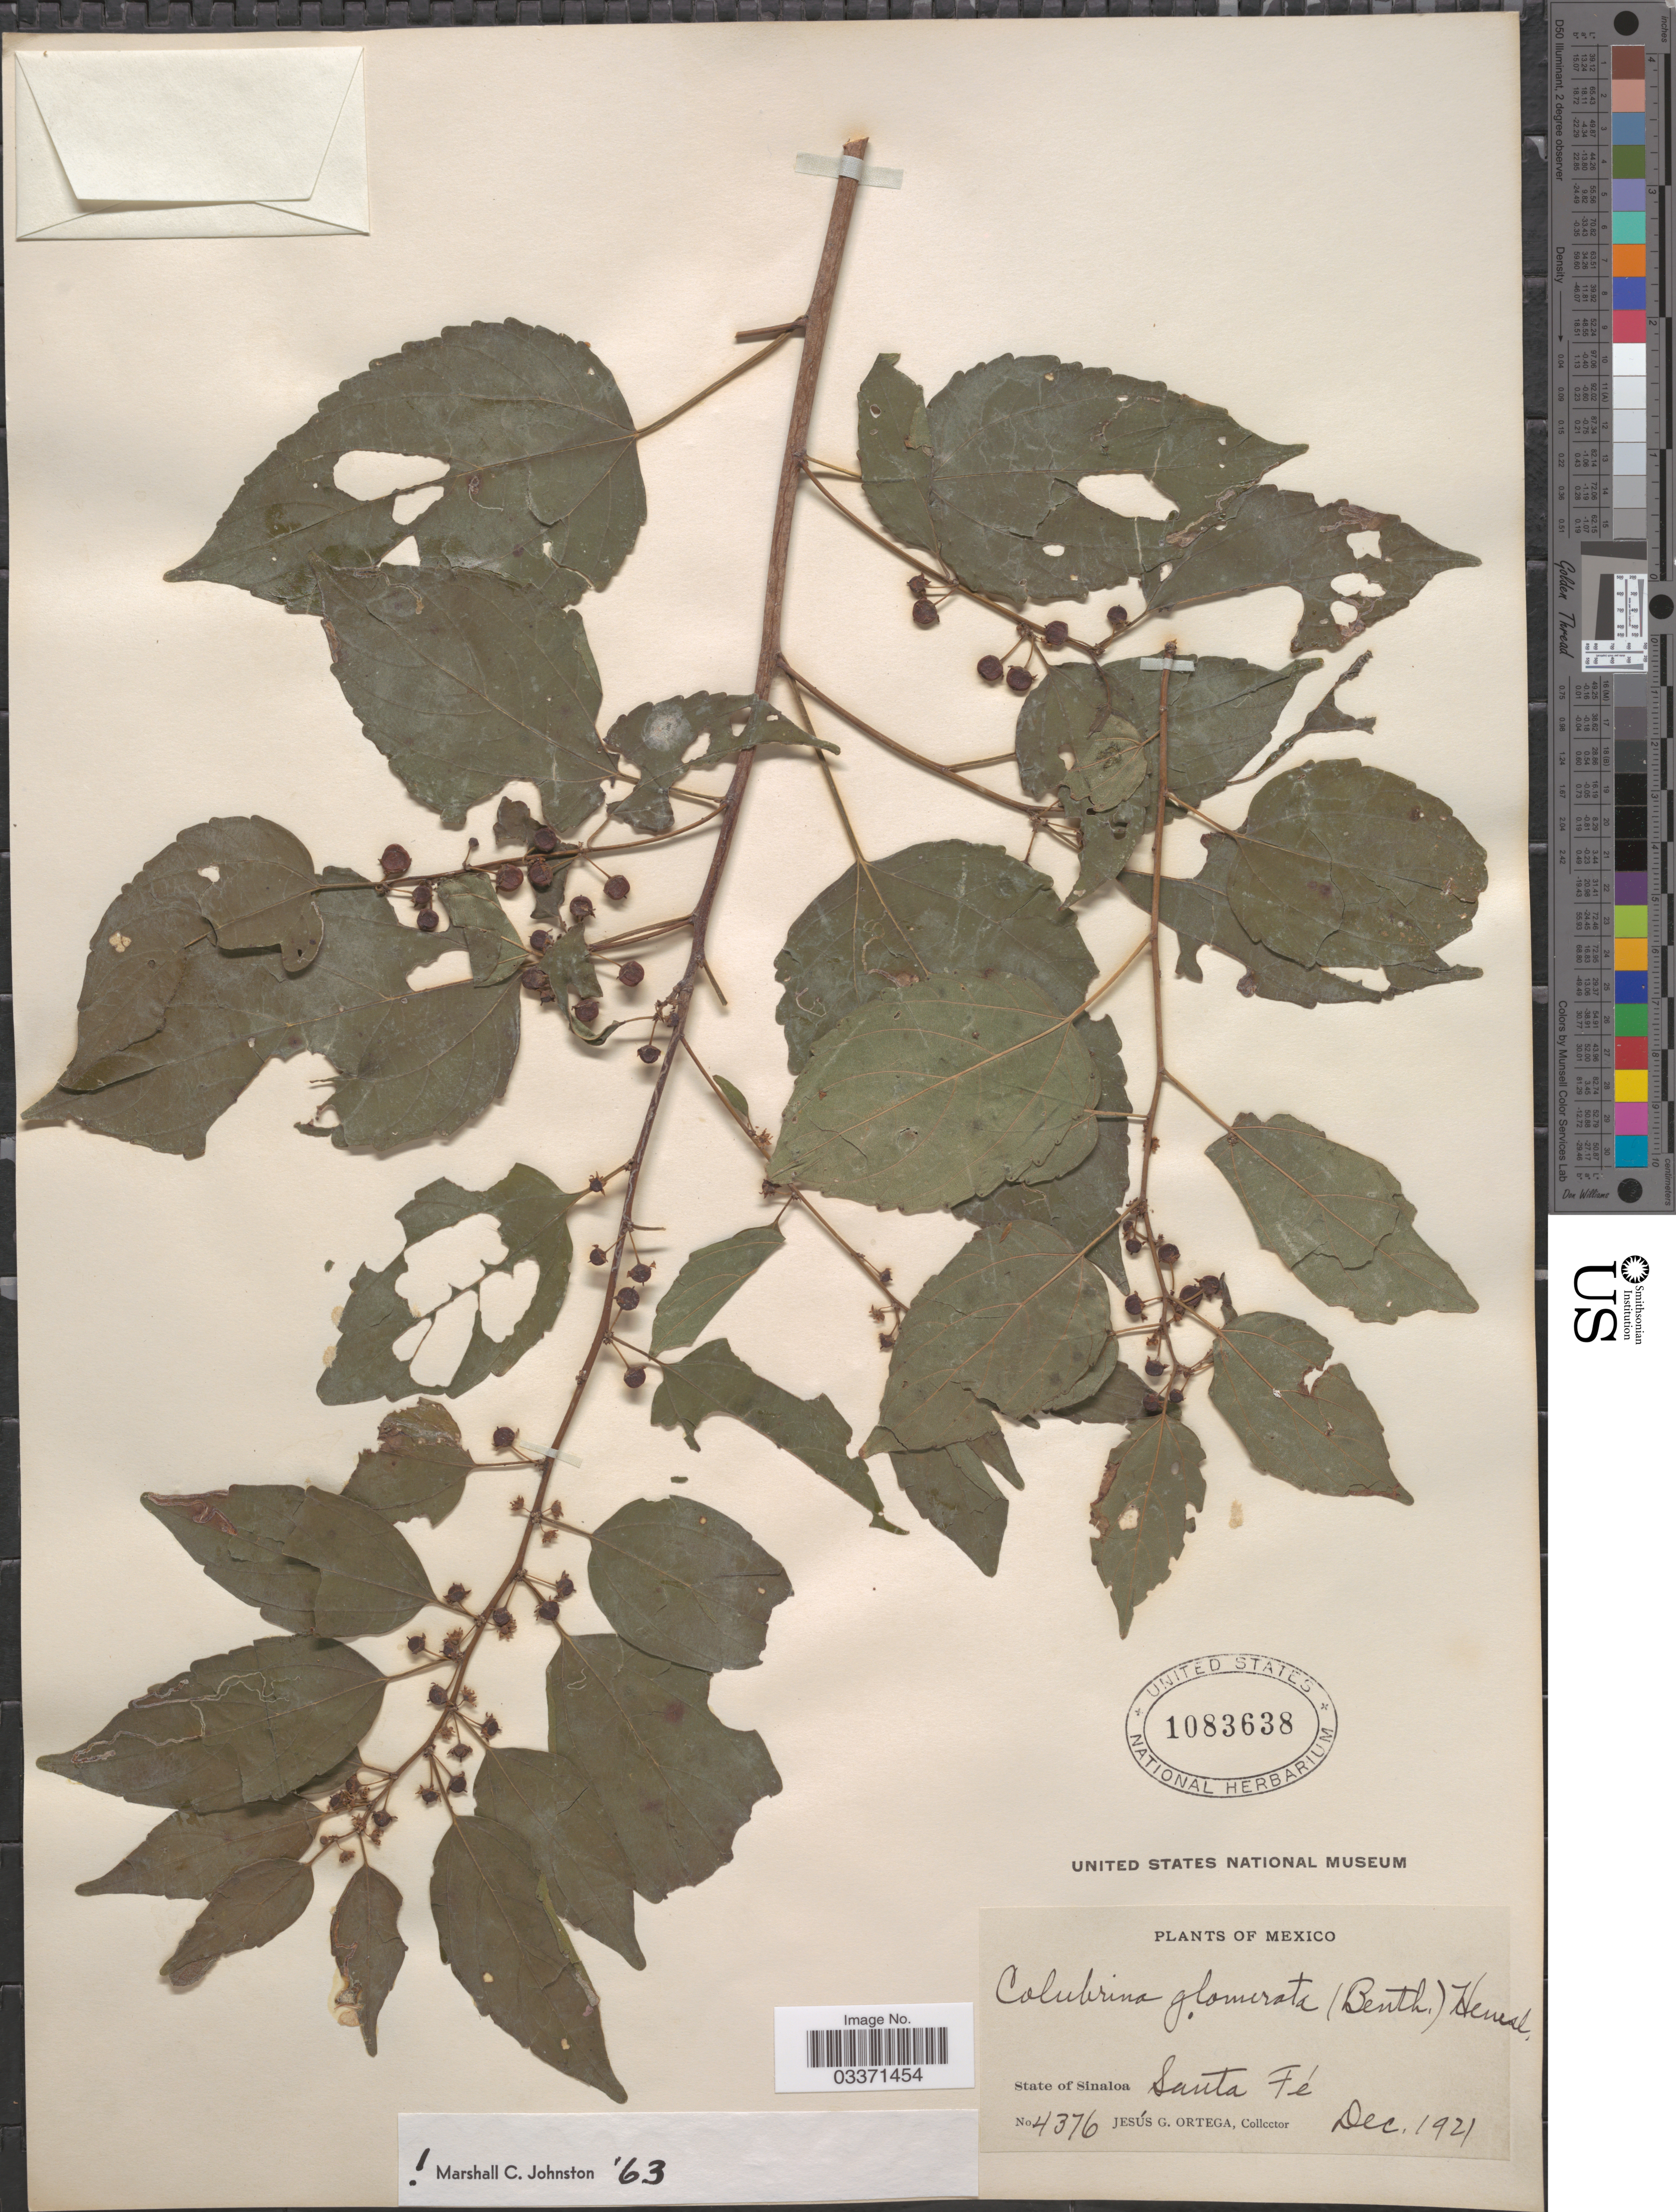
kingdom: Plantae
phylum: Tracheophyta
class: Magnoliopsida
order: Rosales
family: Rhamnaceae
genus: Colubrina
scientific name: Colubrina glabra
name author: S. Watson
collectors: J. Ortega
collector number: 4376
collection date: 1921-12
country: Mexico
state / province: Sinaloa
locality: Santa Fé.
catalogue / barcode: US 1083638